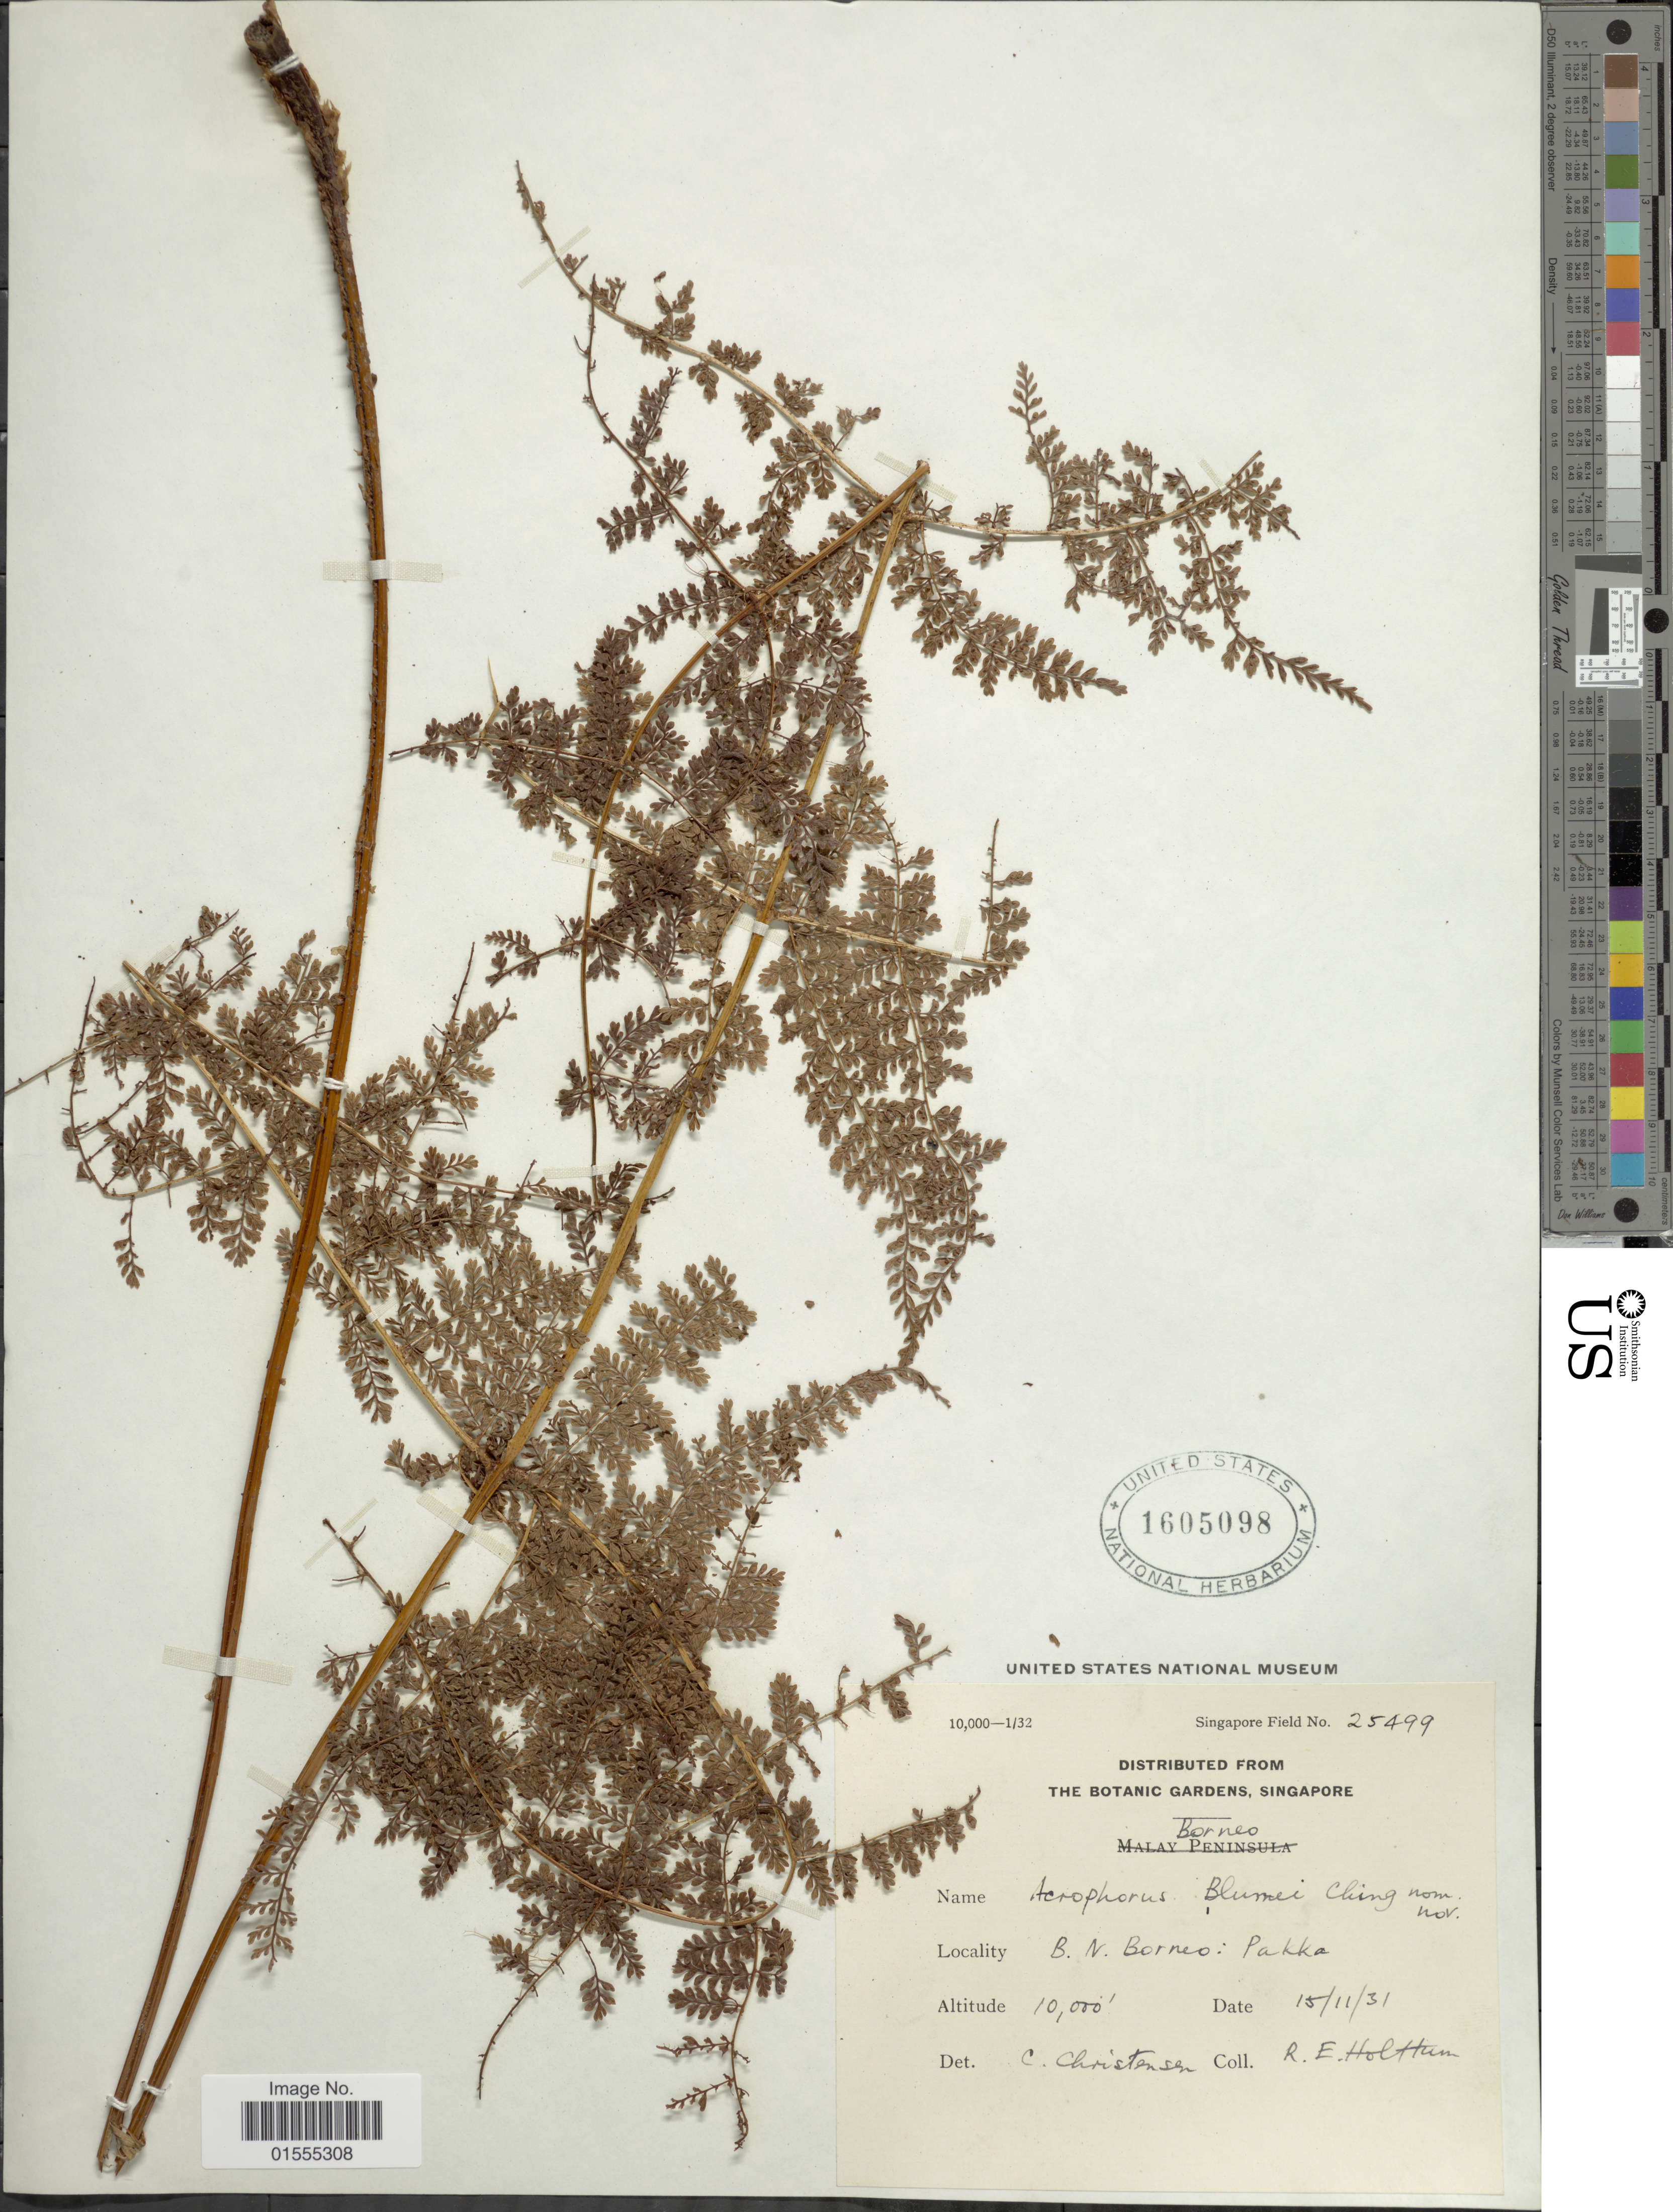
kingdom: Plantae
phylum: Tracheophyta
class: Polypodiopsida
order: Polypodiales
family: Dryopteridaceae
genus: Dryopteris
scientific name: Dryopteris blumei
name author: (J. Sm.) Alderw.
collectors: R. E. Holttum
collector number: Singapore Field 25499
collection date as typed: Transcribed d/m/y: 15/11/31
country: Malaysia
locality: Borneo, B.N. Borneo: Pakka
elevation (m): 3048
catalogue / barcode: US 1605098